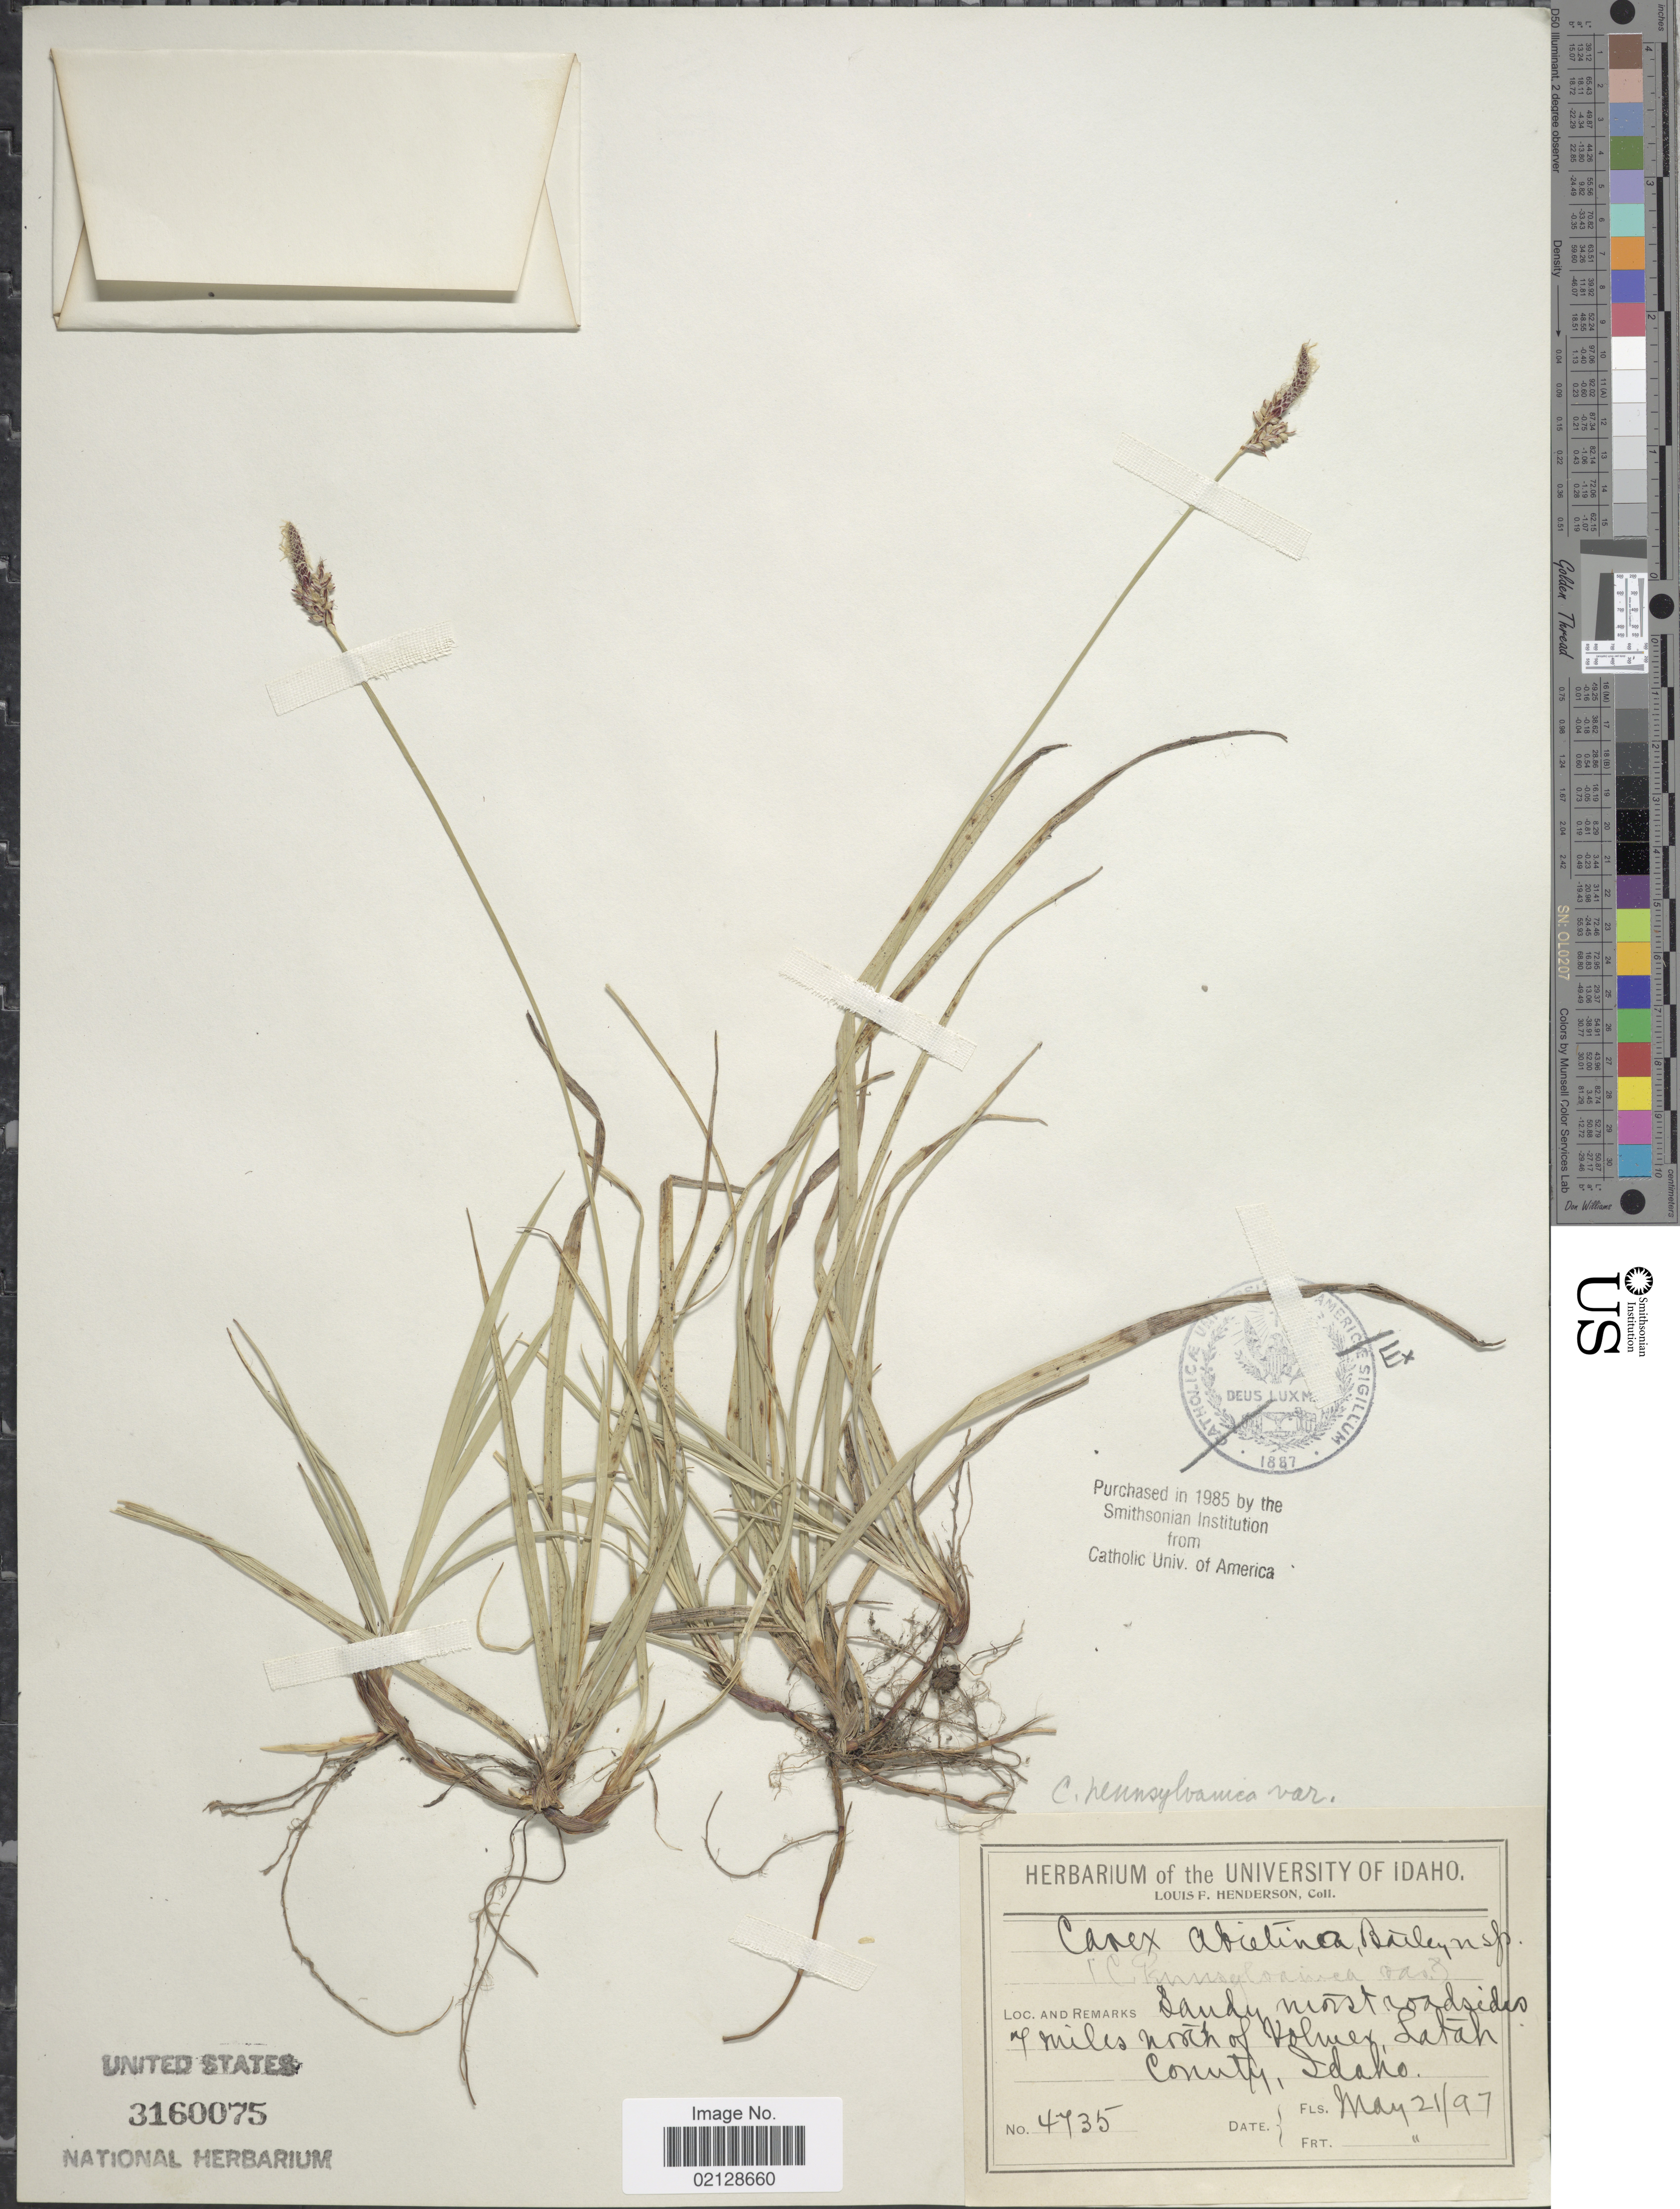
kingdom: Plantae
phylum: Tracheophyta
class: Liliopsida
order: Poales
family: Cyperaceae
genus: Carex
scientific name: Carex pensylvanica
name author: Lam.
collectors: L. Henderson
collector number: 4735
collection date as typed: Transcribed d/m/y: 21/5/97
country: United States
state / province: Idaho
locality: Sandy moist roadsides 7 miles north of Volmex, Latah County,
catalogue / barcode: US 3160075